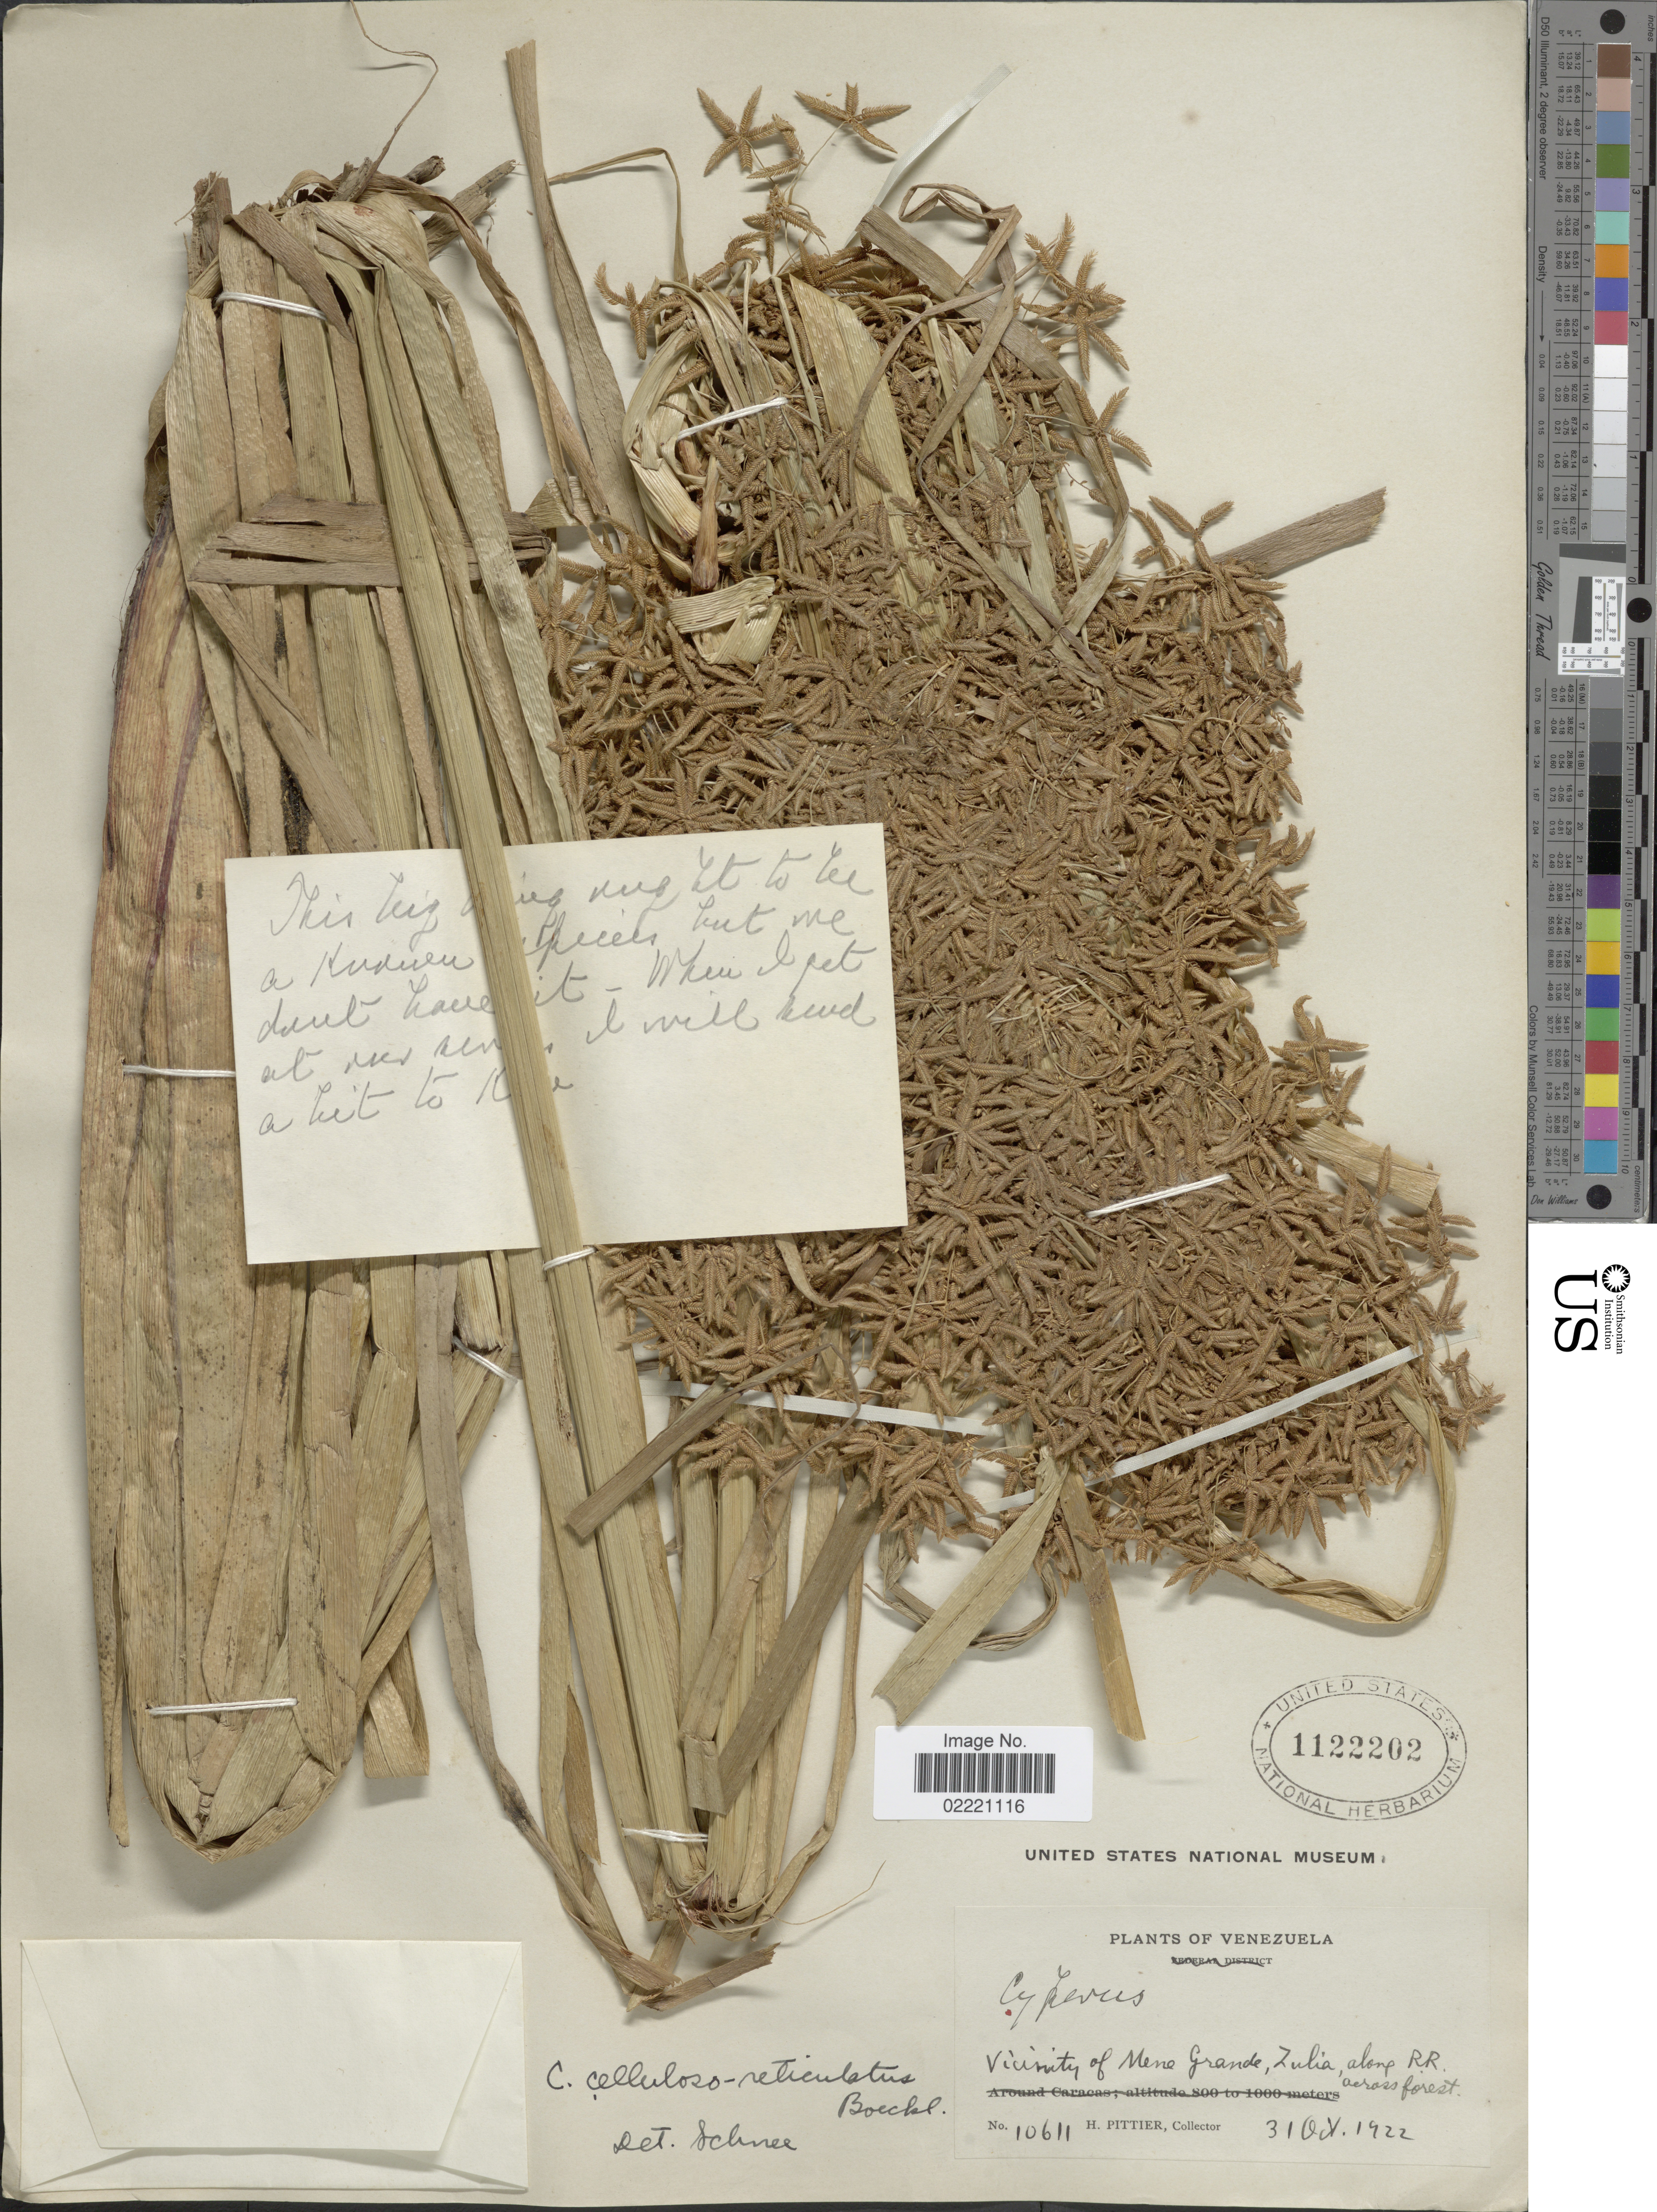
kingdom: Plantae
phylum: Tracheophyta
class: Liliopsida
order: Poales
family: Cyperaceae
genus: Cyperus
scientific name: Cyperus cellulosoreticulatus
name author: Boeckeler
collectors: H. F. Pittier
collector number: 10611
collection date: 1922-10-31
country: Venezuela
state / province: Zulia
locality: Vicinity of Mene Grande, along R.R. across forest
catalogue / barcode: US 1122202